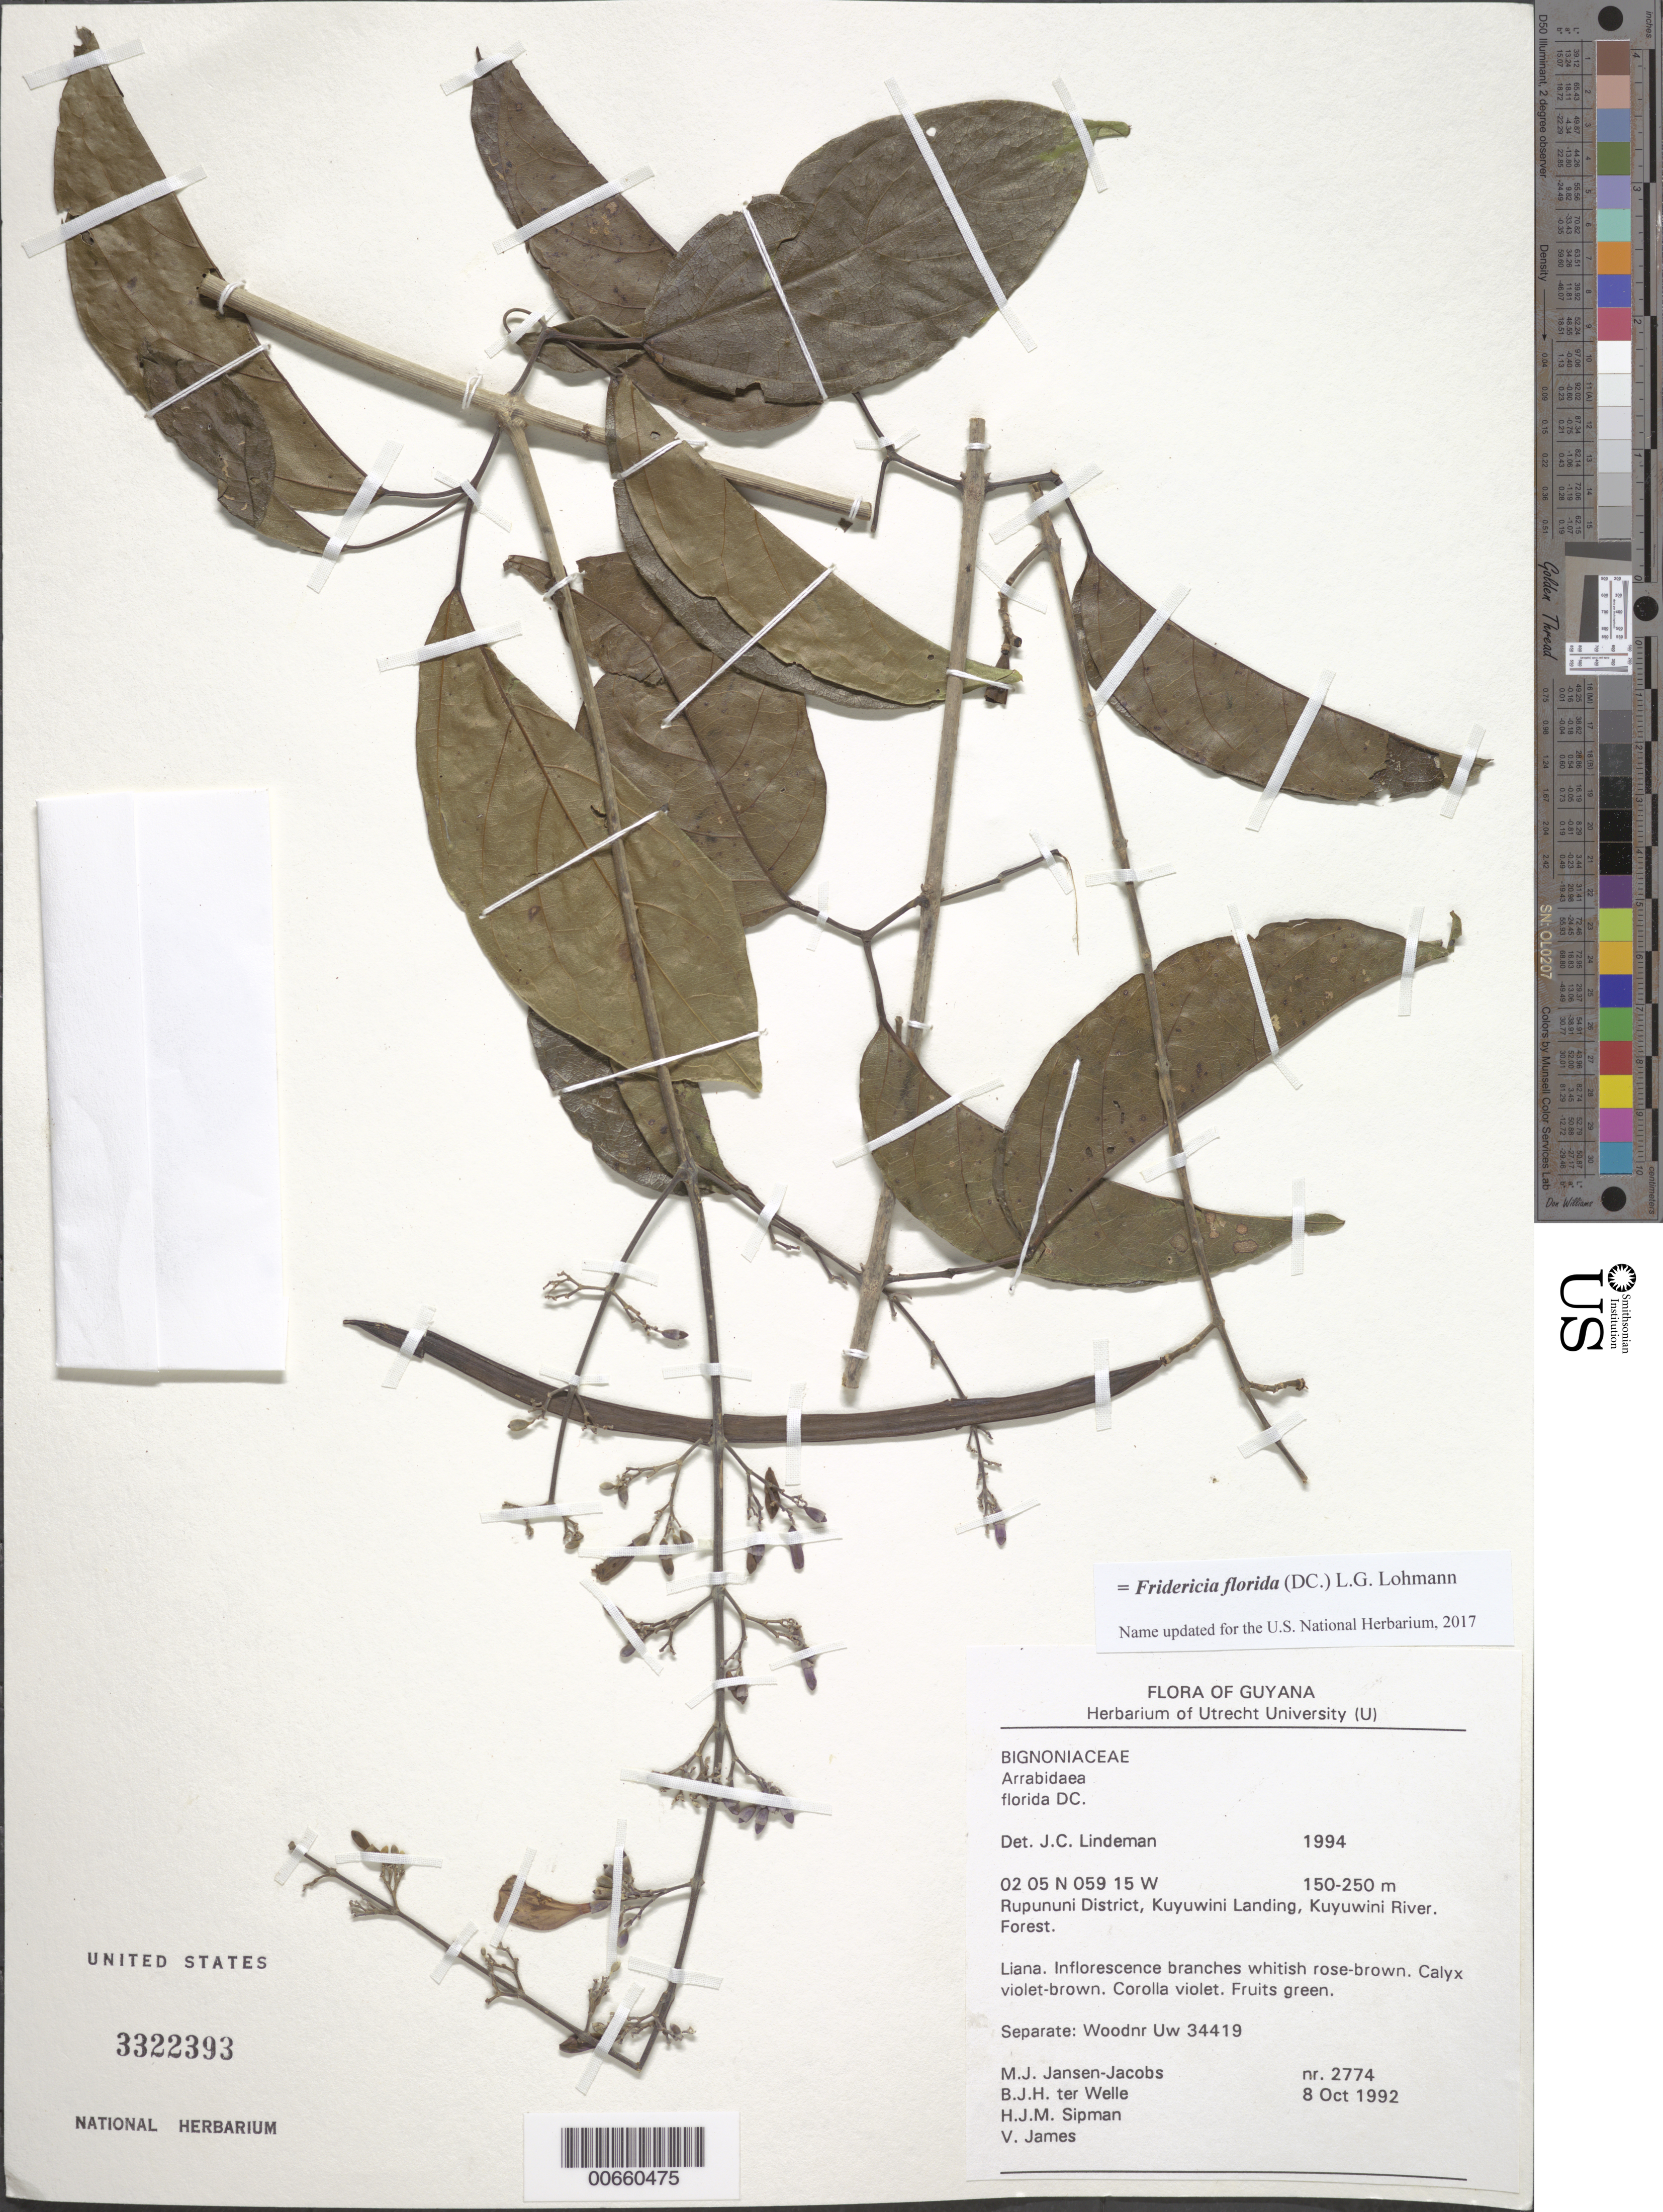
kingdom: Plantae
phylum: Tracheophyta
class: Magnoliopsida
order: Lamiales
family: Bignoniaceae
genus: Arrabidaea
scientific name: Arrabidaea florida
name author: DC.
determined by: Lindeman, J. C.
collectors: M. J. Jansen-Jacobs, B. Welle, H. J. M. Sipman & V. James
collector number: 2774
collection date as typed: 8-Oct-92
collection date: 1992-10-08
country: Guyana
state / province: U. Takutu-U. Essequibo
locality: Kuyuwini Landing, Kuyuwini River, Rupununi District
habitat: Forest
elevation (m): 150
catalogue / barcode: US 3322393